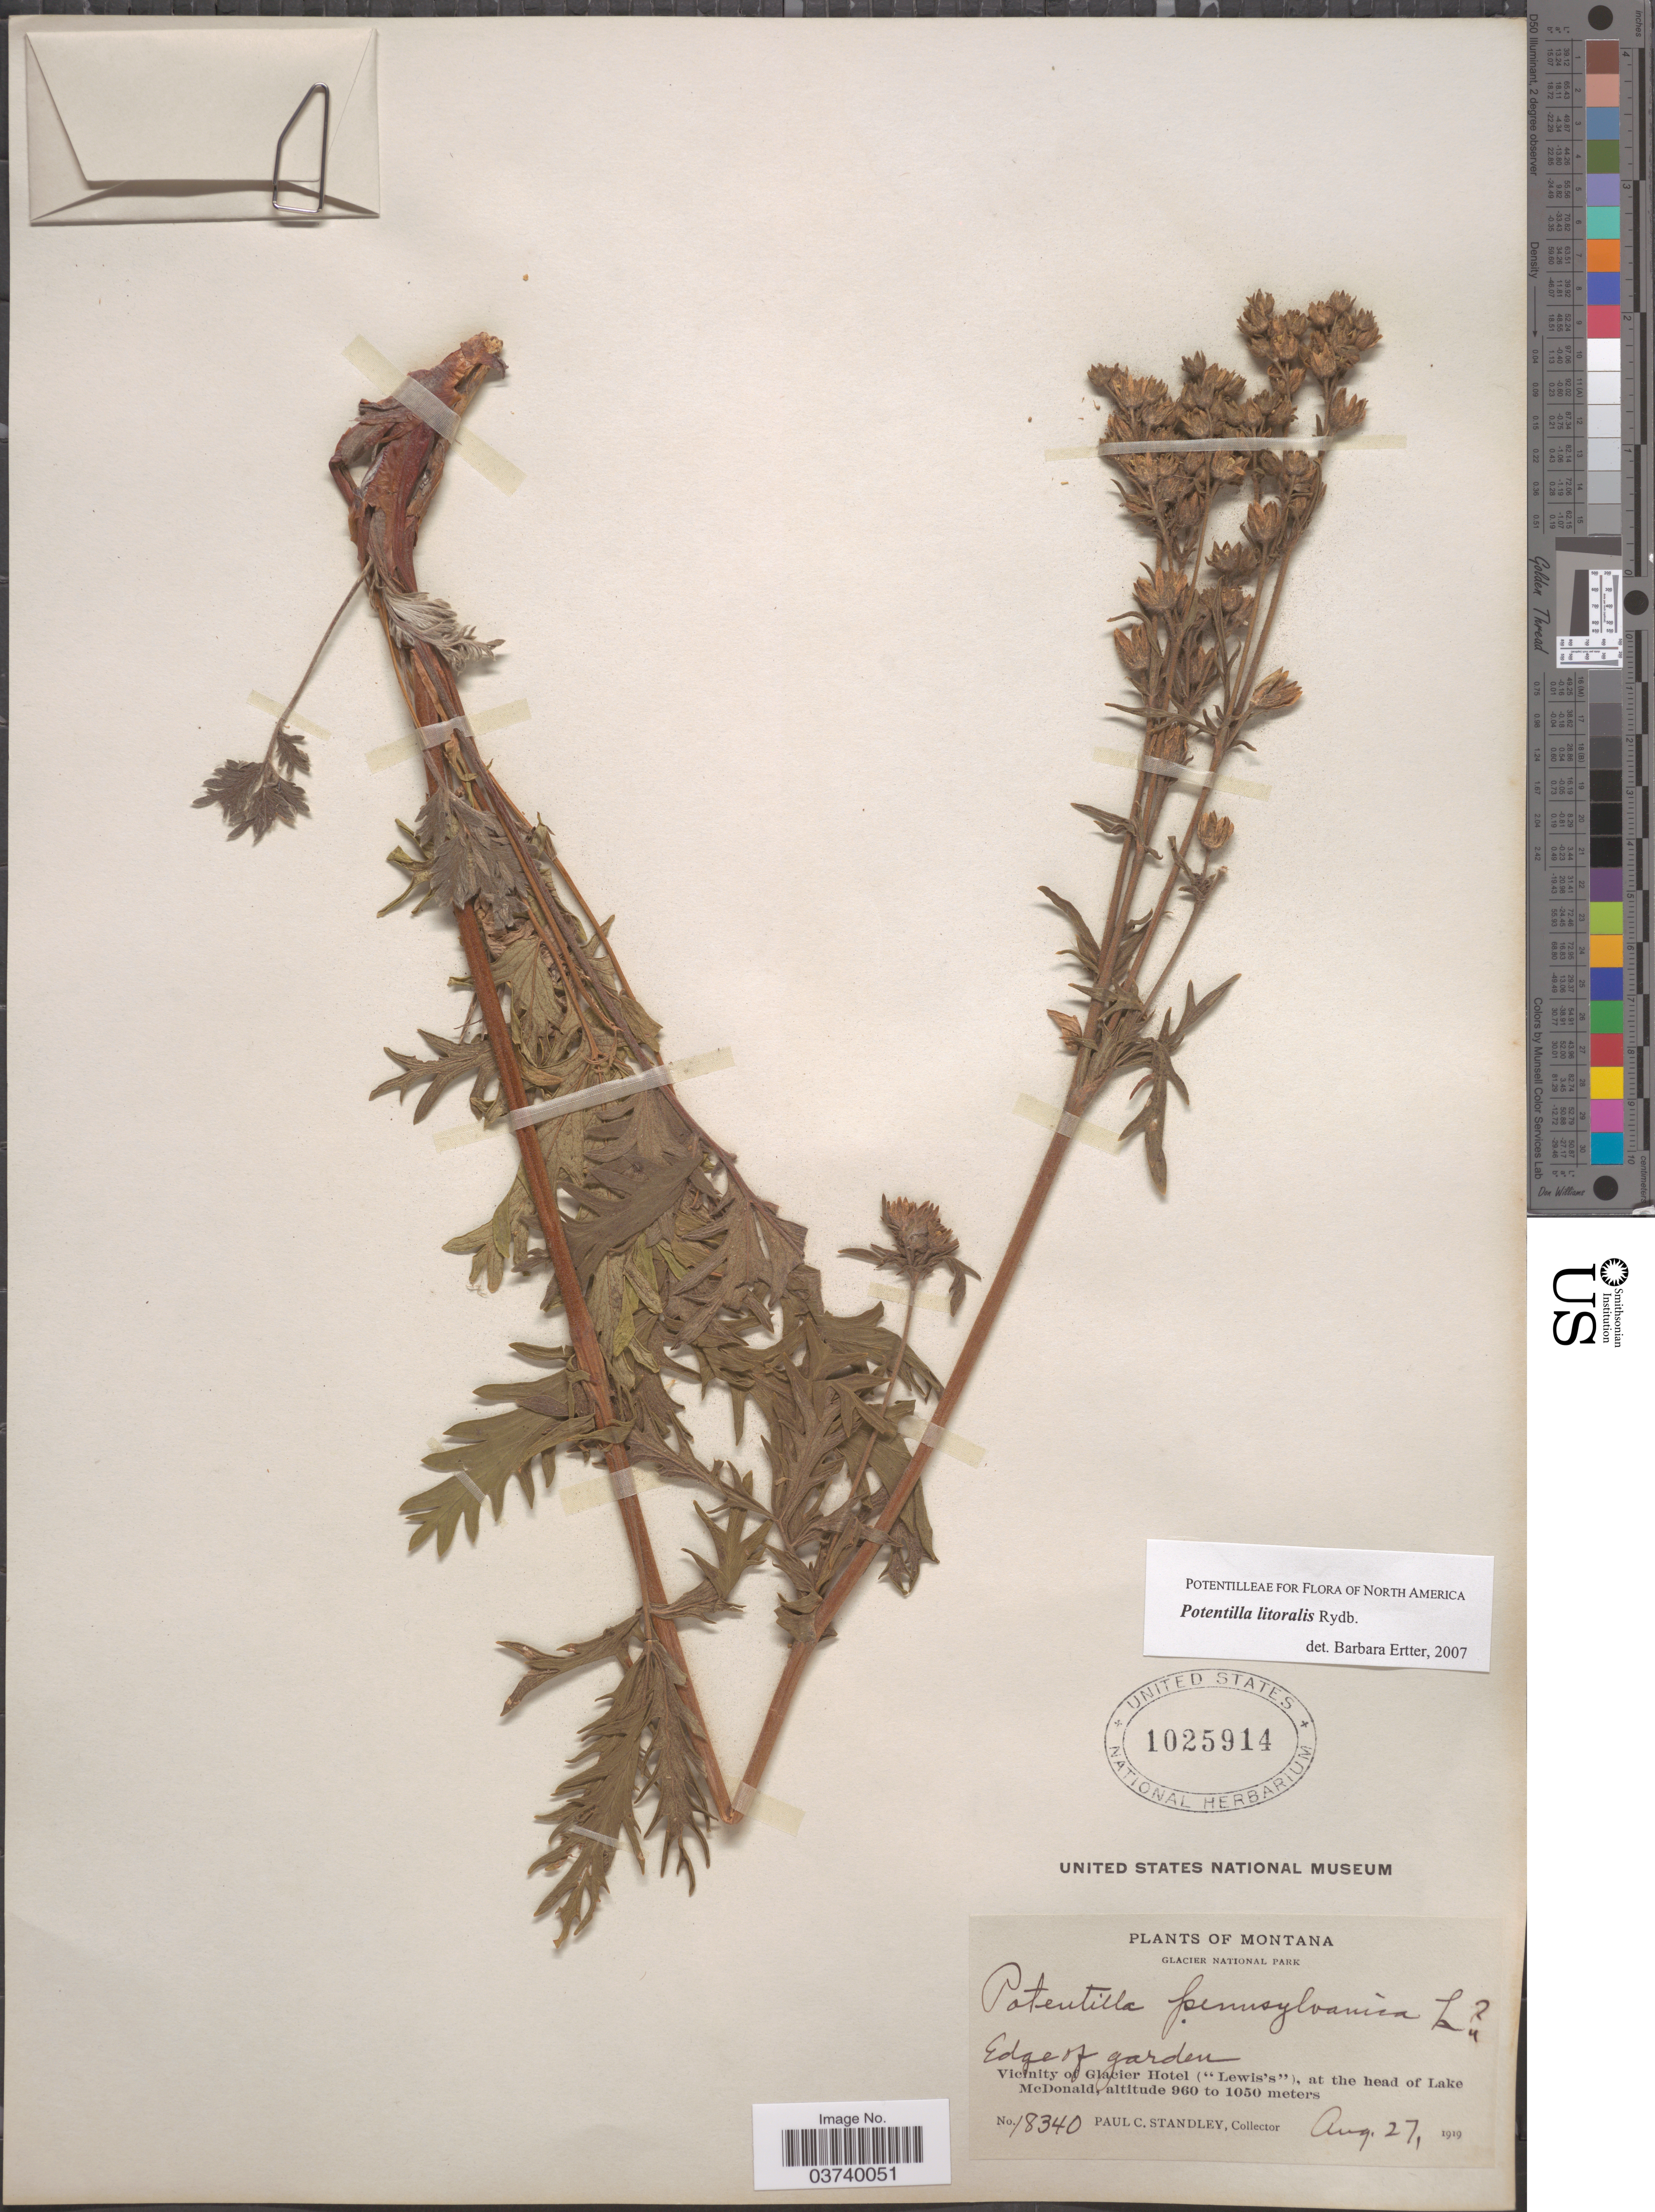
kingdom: Plantae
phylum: Tracheophyta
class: Magnoliopsida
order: Rosales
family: Rosaceae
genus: Potentilla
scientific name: Potentilla litoralis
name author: Rydb.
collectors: P. C. Standley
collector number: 18340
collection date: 1919-08-27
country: United States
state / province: Montana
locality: Glacier National Park. Edge of garden. Vicinity of Glacier Hotel ("Lewis's"), at the head of Lake McDonald.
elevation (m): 960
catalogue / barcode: US 1025914